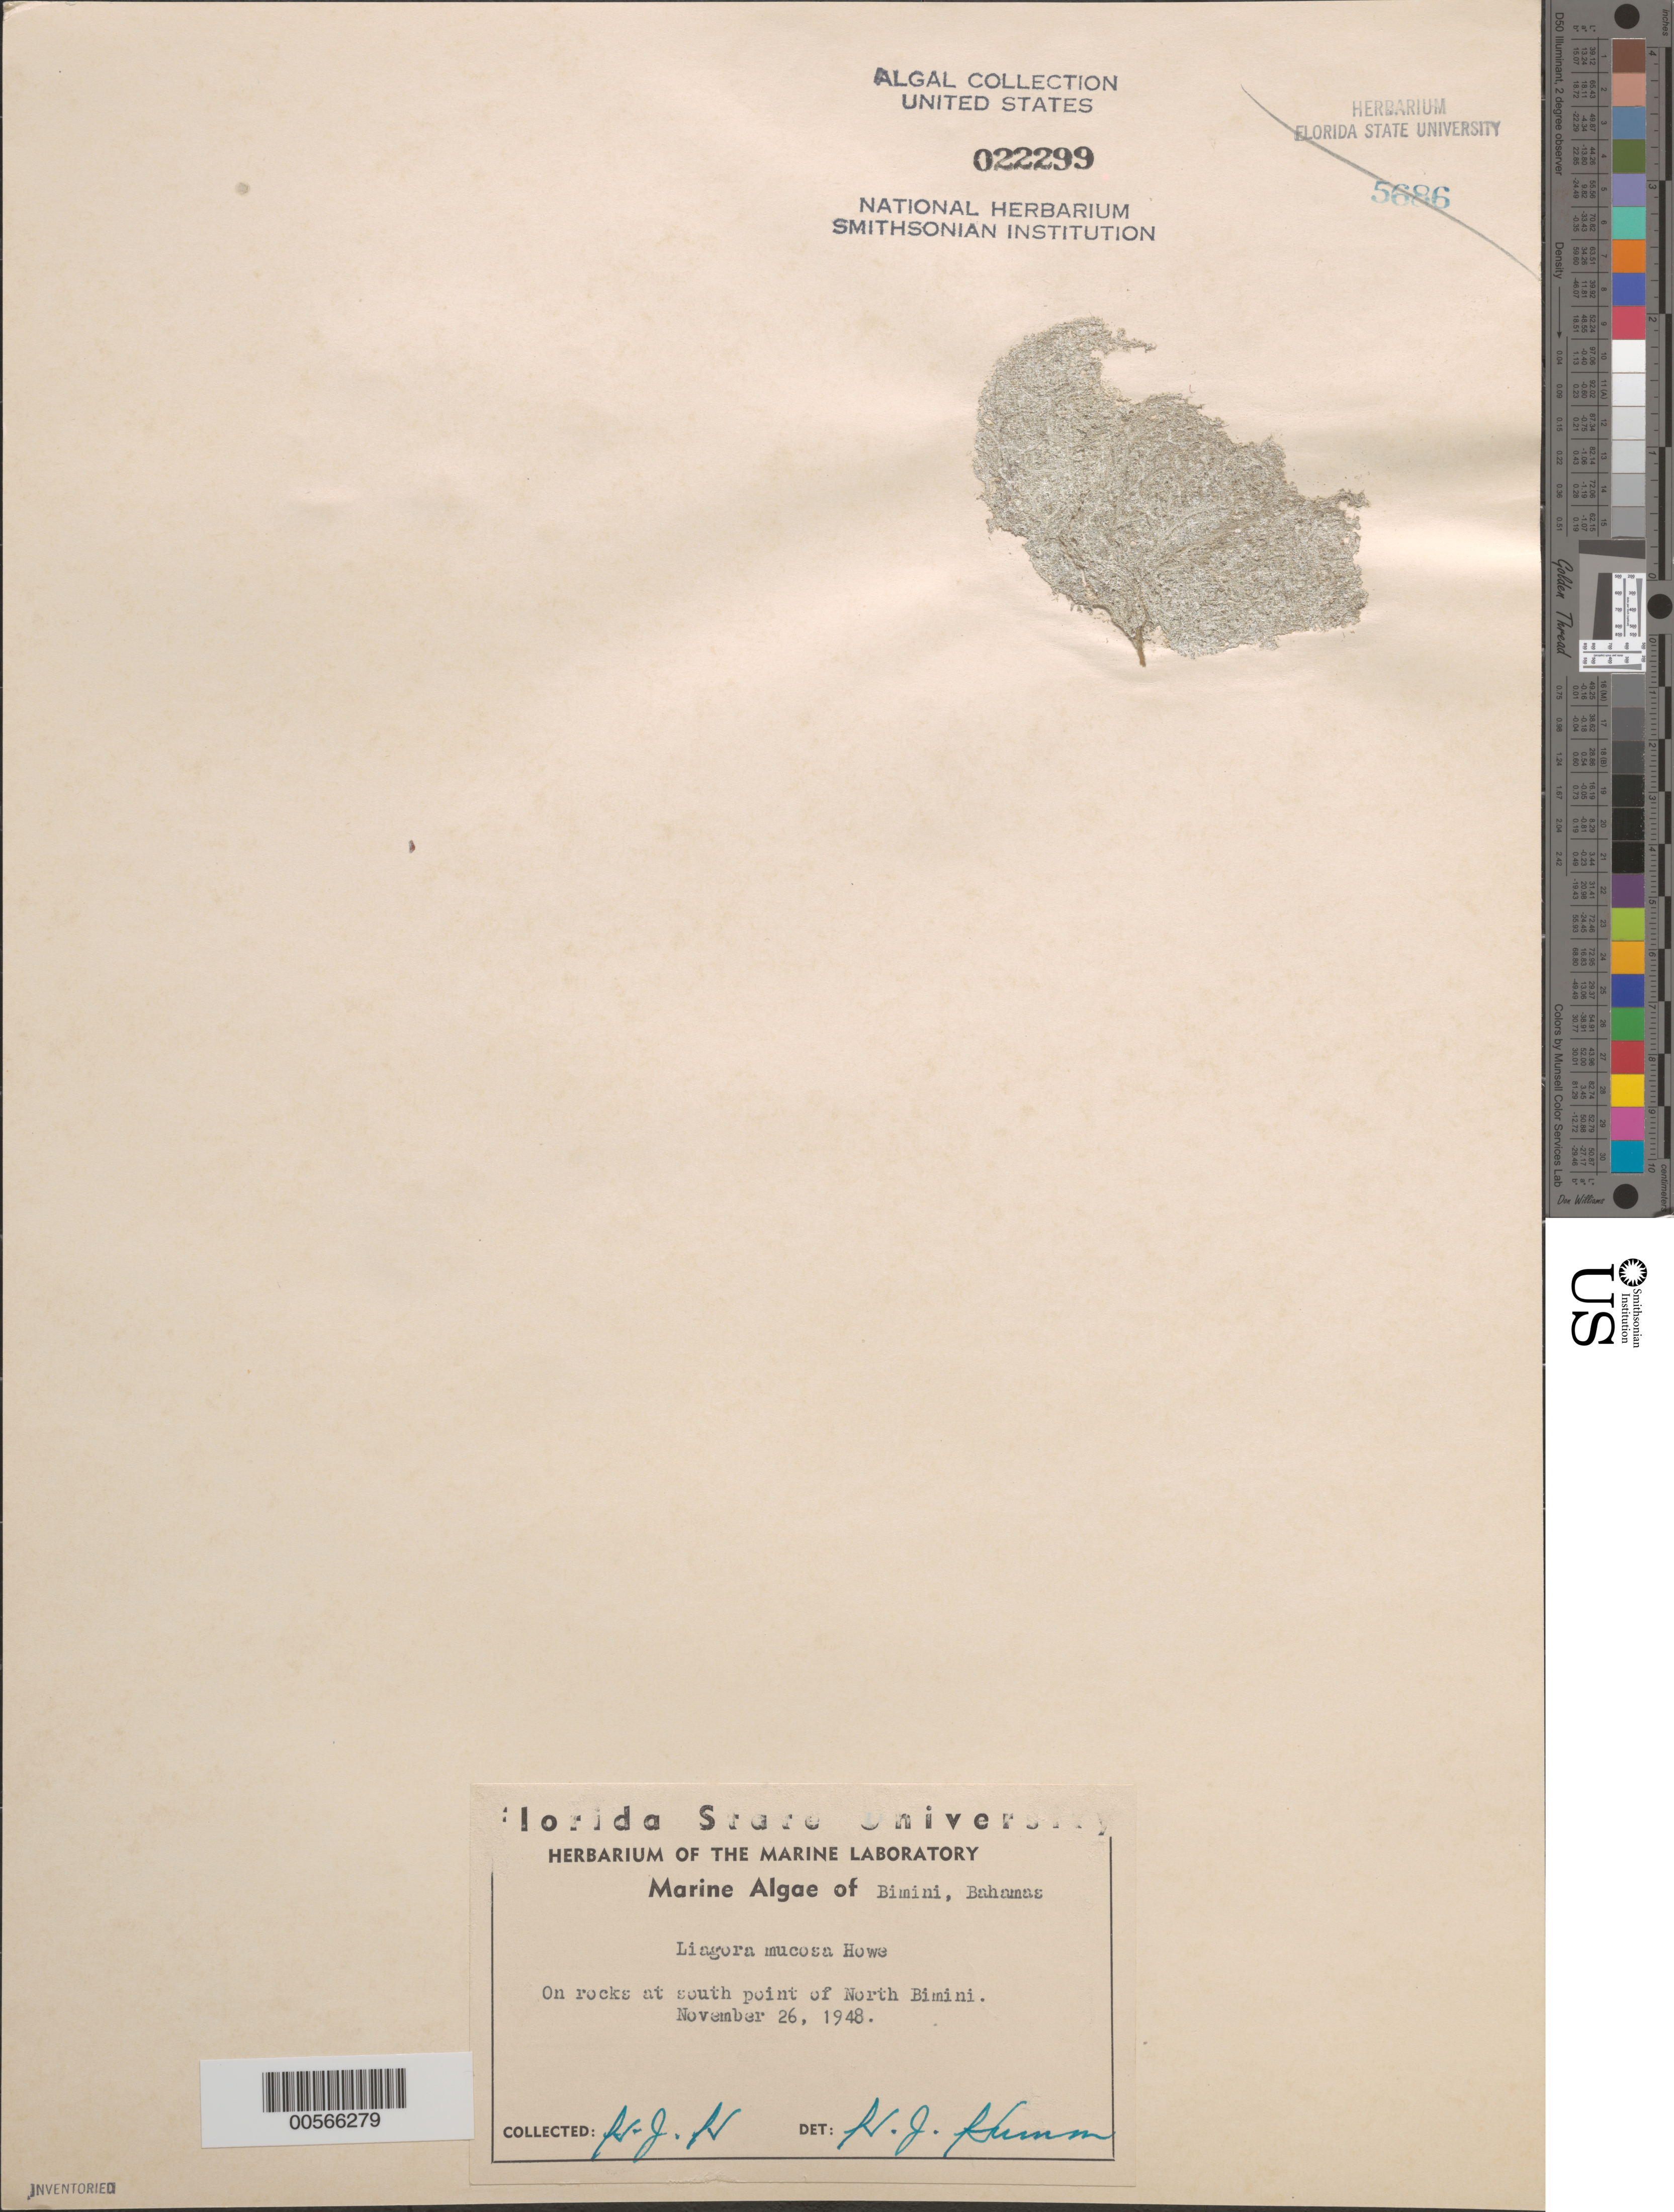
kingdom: Plantae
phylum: Rhodophyta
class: Florideophyceae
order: Nemaliales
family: Liagoraceae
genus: Gloiocallis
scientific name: Gloiocallis dendroidea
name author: (P. Crouan & H. Crouan) S.-M. Lin et al.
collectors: H. J. Humm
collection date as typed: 26 Nov 1948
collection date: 1948-11-26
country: Bahamas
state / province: Biminis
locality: North bimini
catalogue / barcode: US 22299